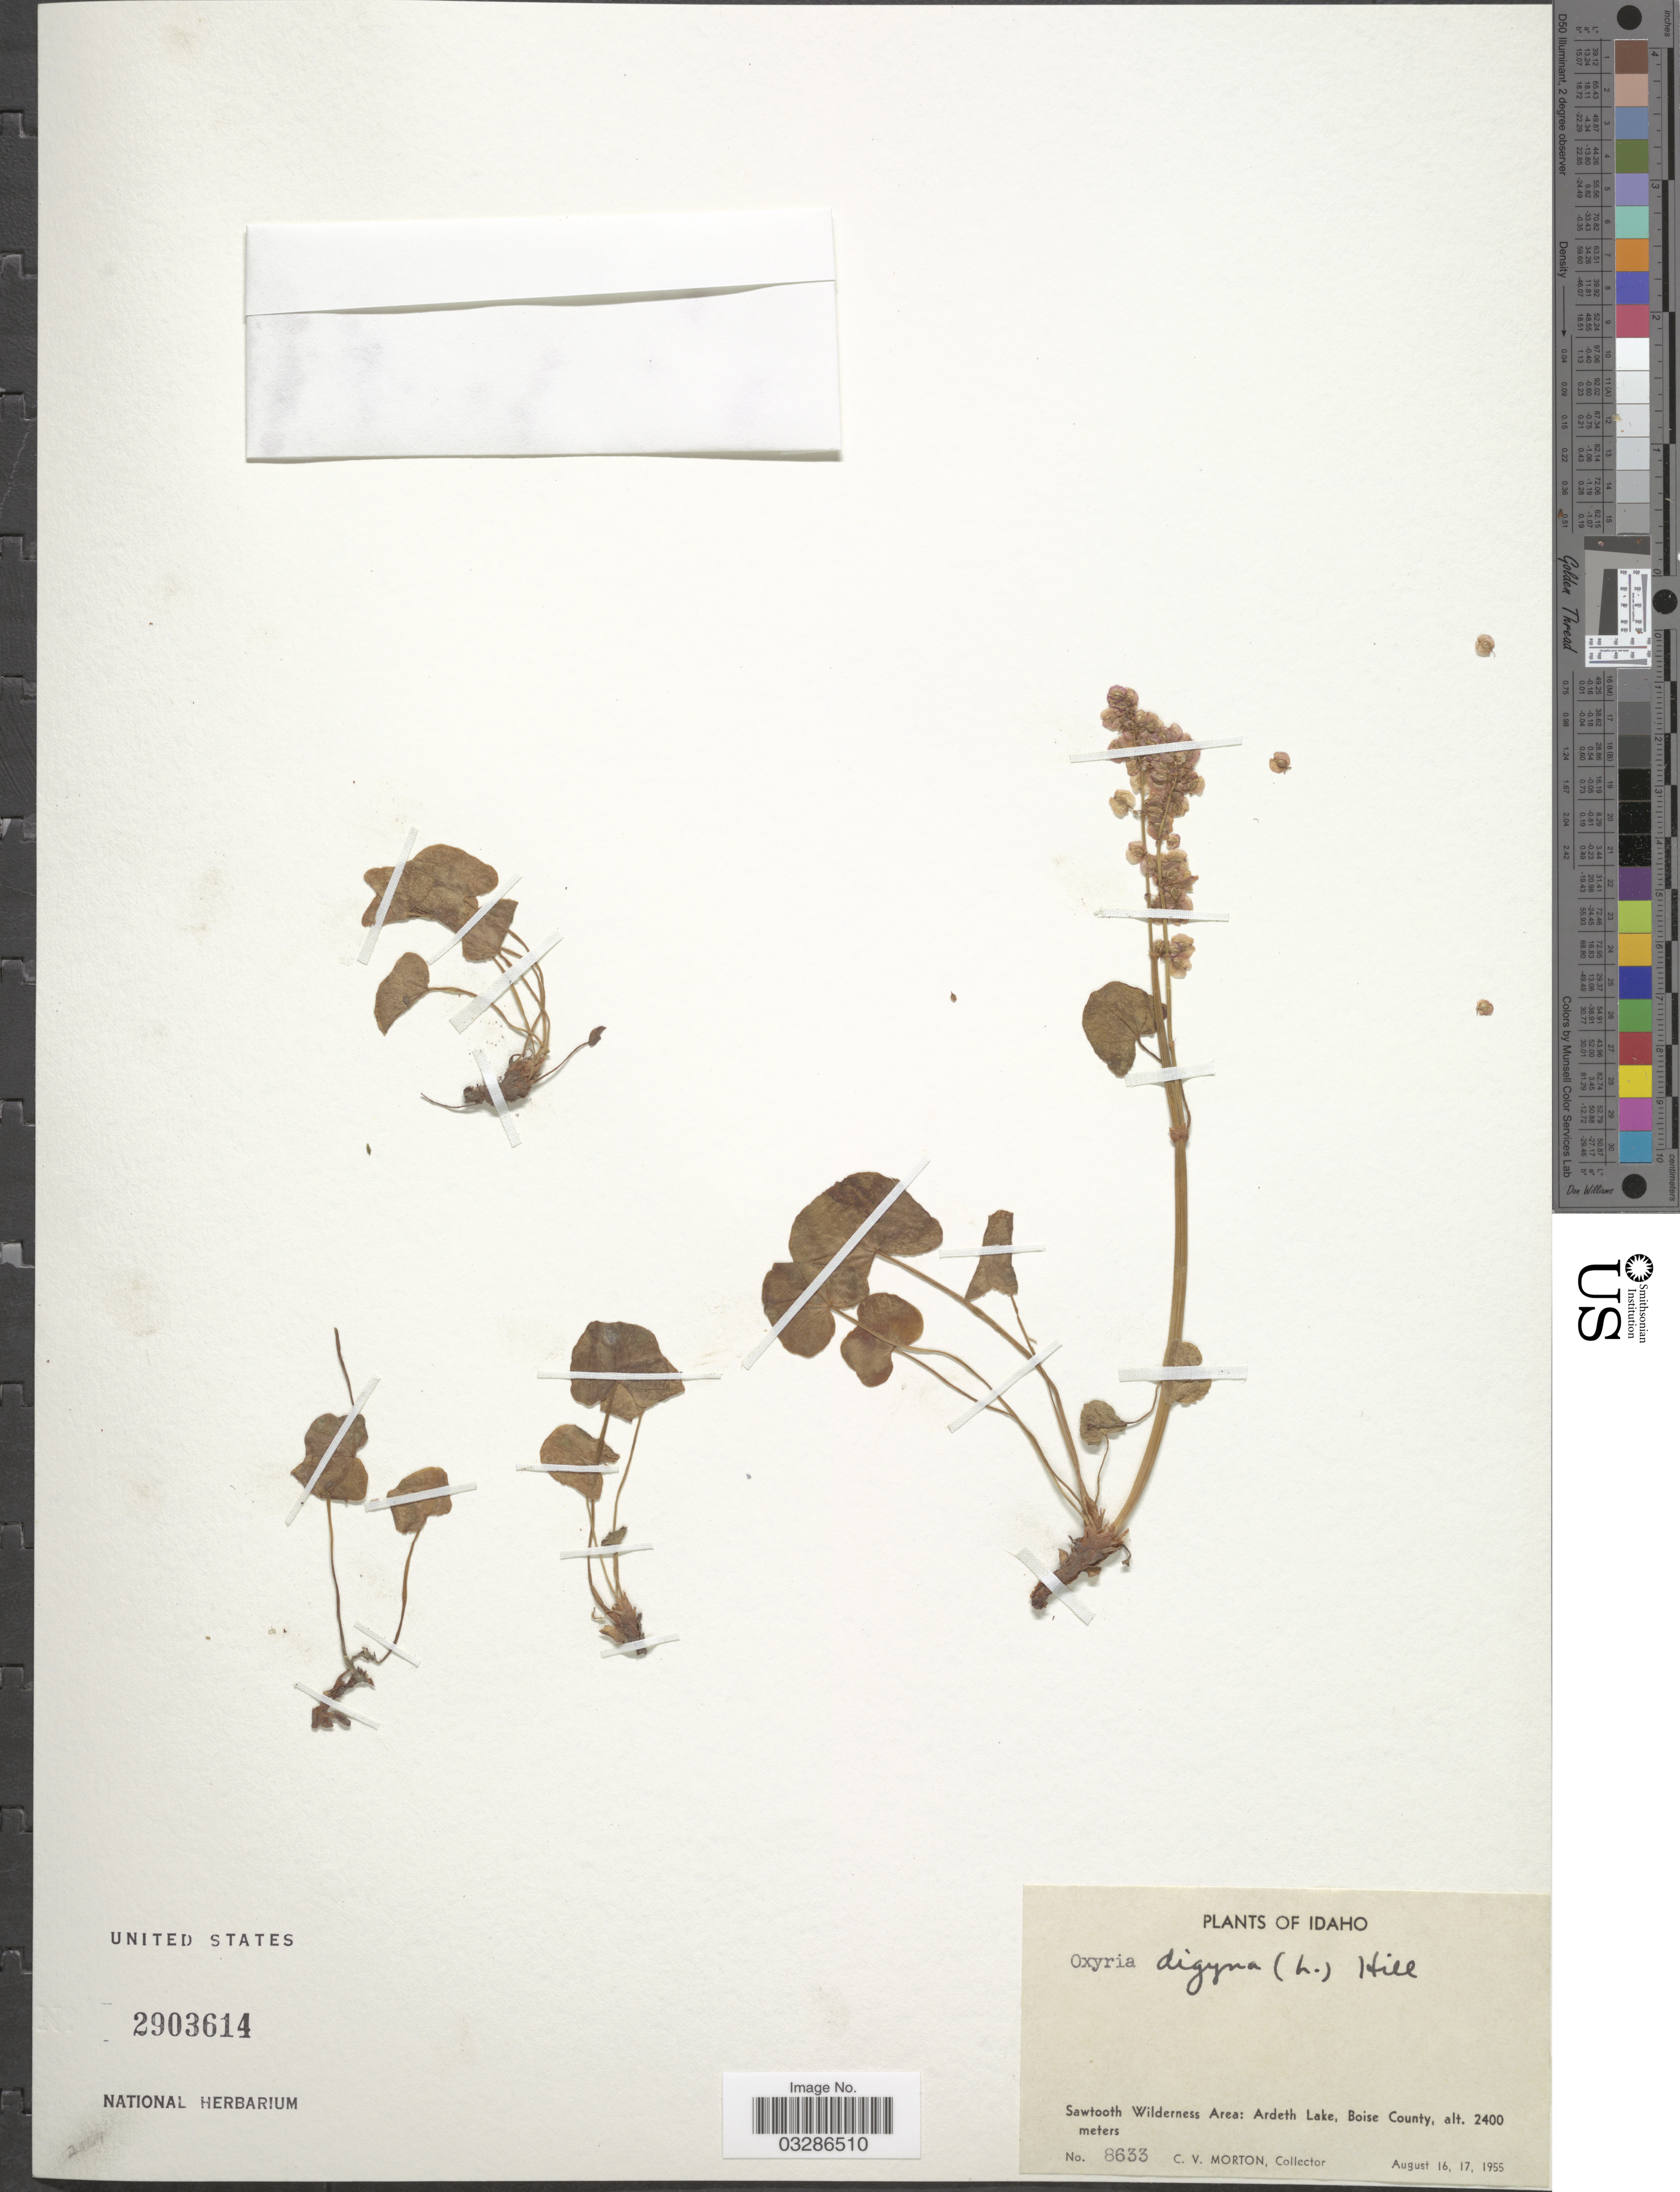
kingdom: Plantae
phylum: Tracheophyta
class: Magnoliopsida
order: Caryophyllales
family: Polygonaceae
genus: Oxyria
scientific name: Oxyria digyna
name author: (L.) Hill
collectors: C. V. Morton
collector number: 8633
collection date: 1955-08-16/1955-08-17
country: United States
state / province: Idaho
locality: Sawtooth Wilderness Area: Ardeth Lake, Boise County.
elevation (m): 2400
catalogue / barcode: US 2903614